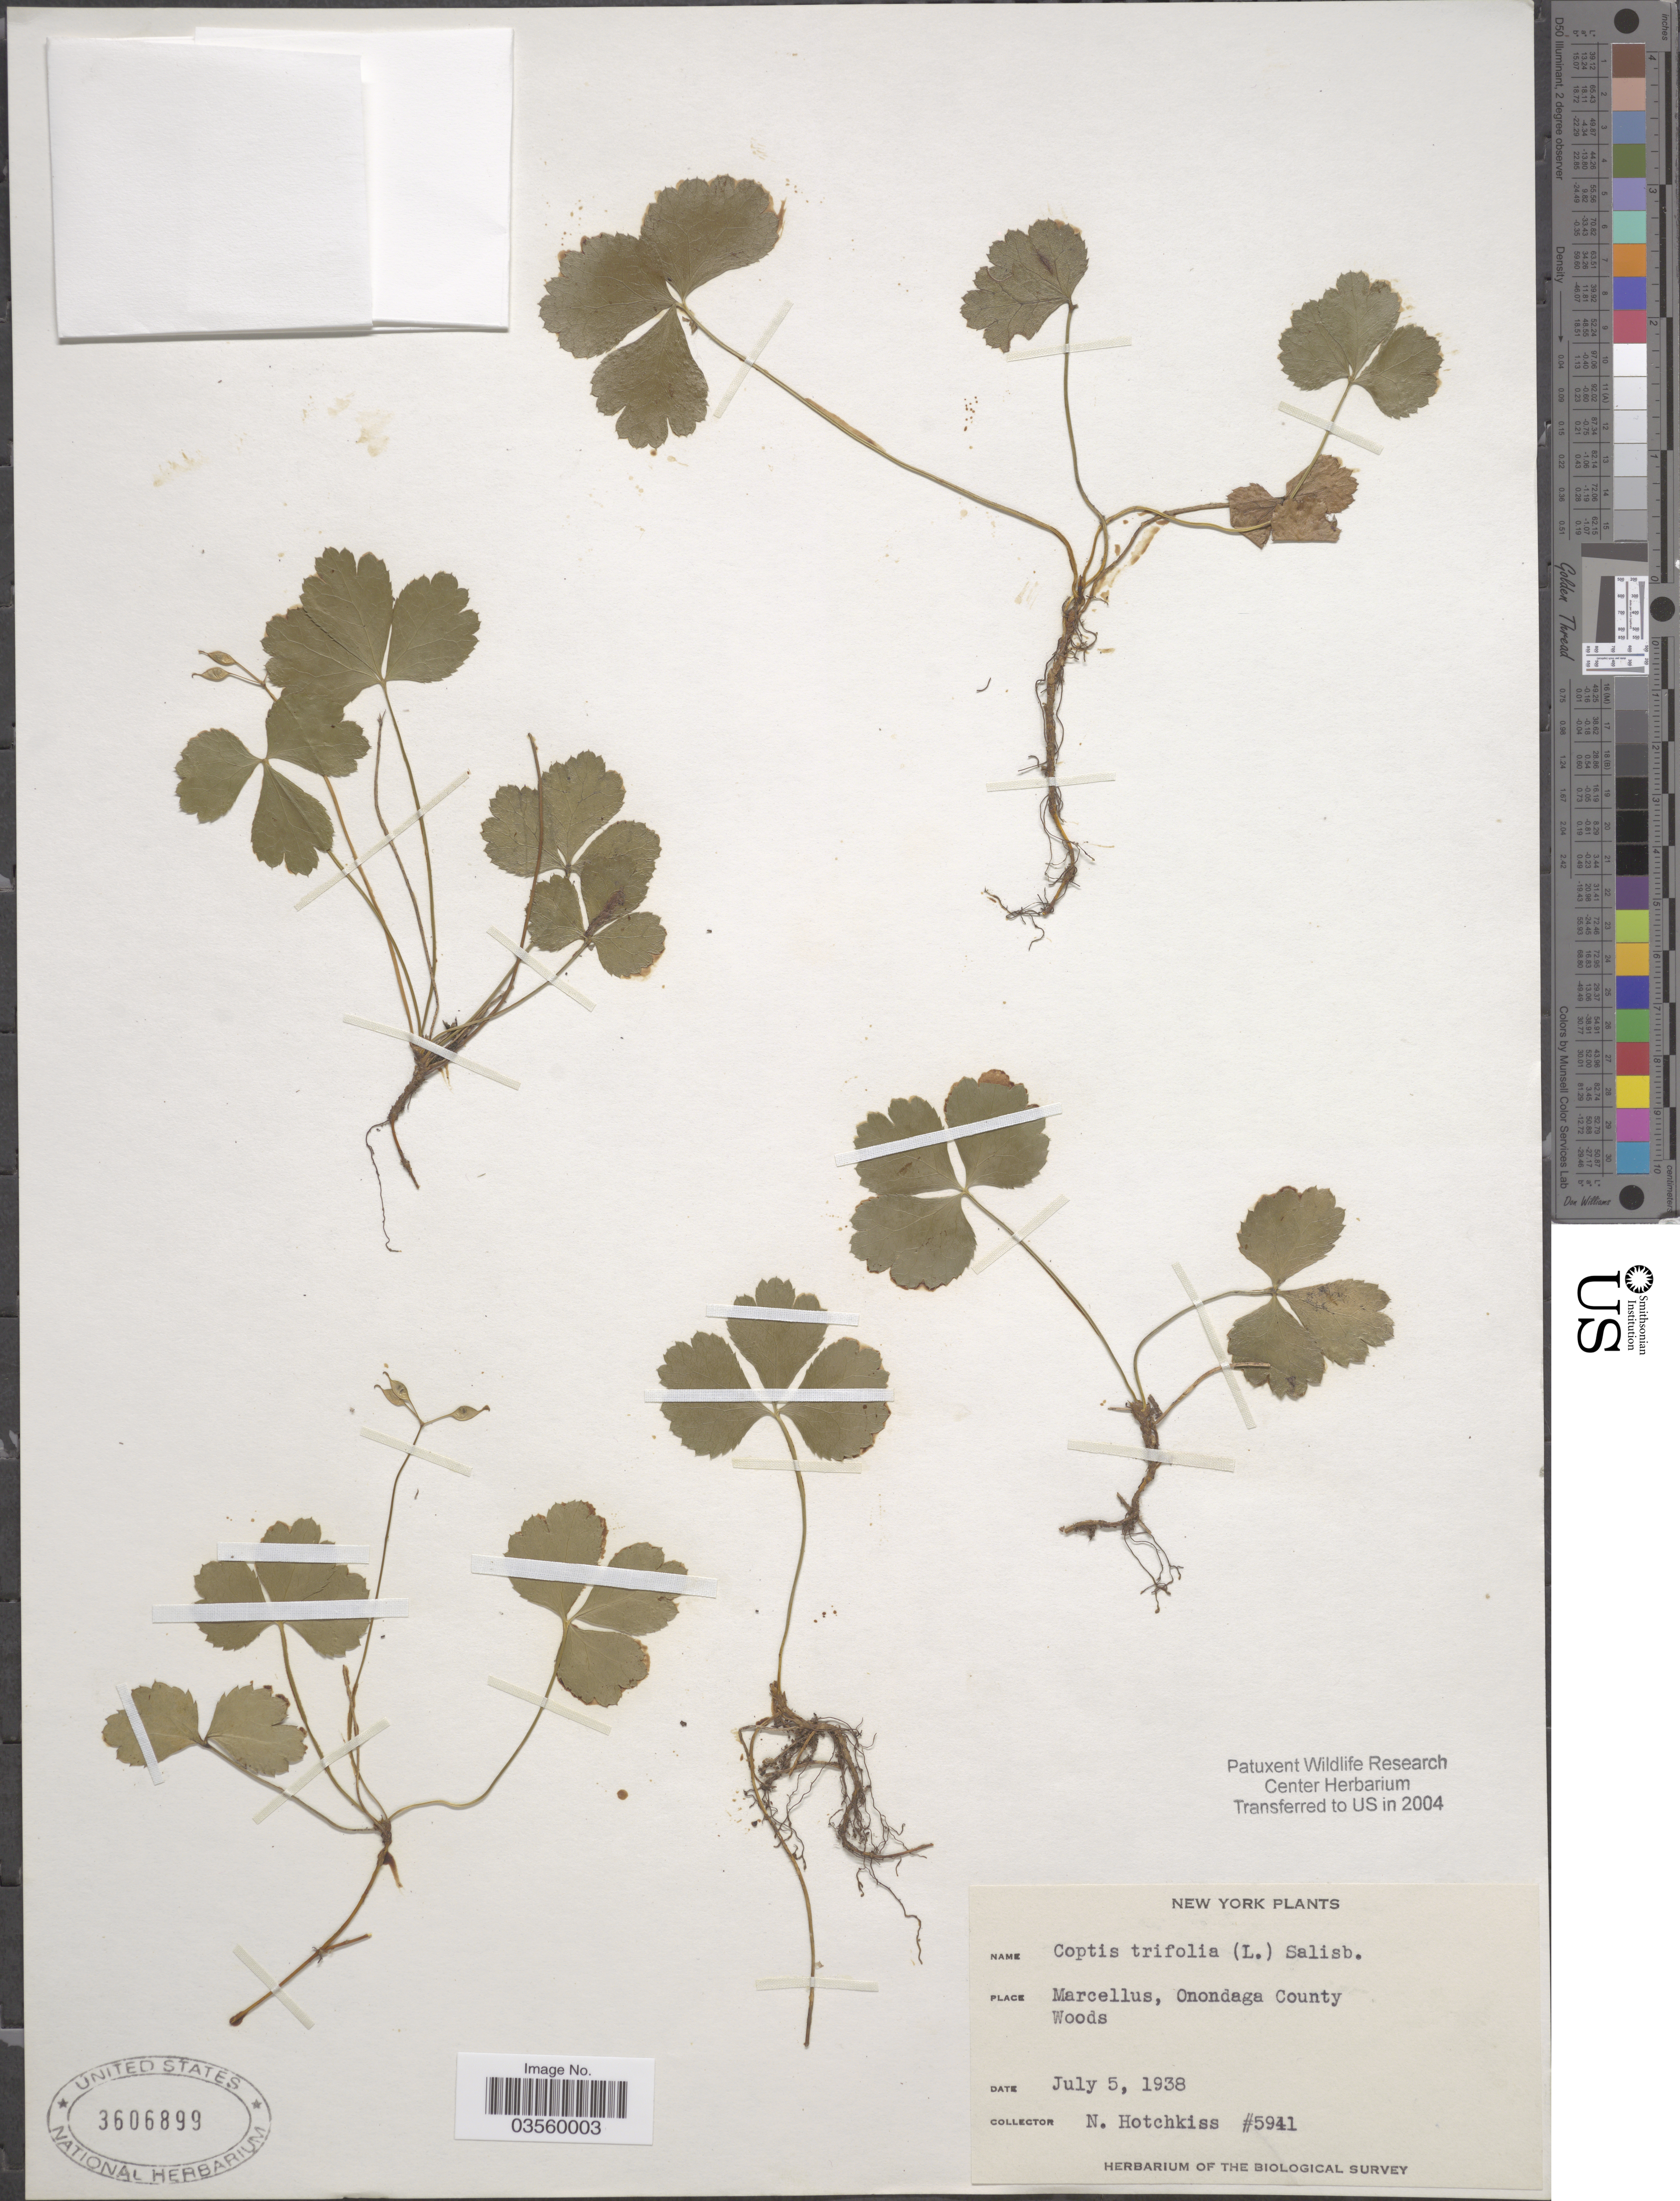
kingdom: Plantae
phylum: Tracheophyta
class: Magnoliopsida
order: Ranunculales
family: Ranunculaceae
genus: Coptis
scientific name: Coptis trifolia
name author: (L.) Salisb.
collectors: N. Hotchkiss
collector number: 5941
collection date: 1938-07-05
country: United States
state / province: New York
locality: Marcellus, Onondaga County. Woods.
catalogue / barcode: US 3606899